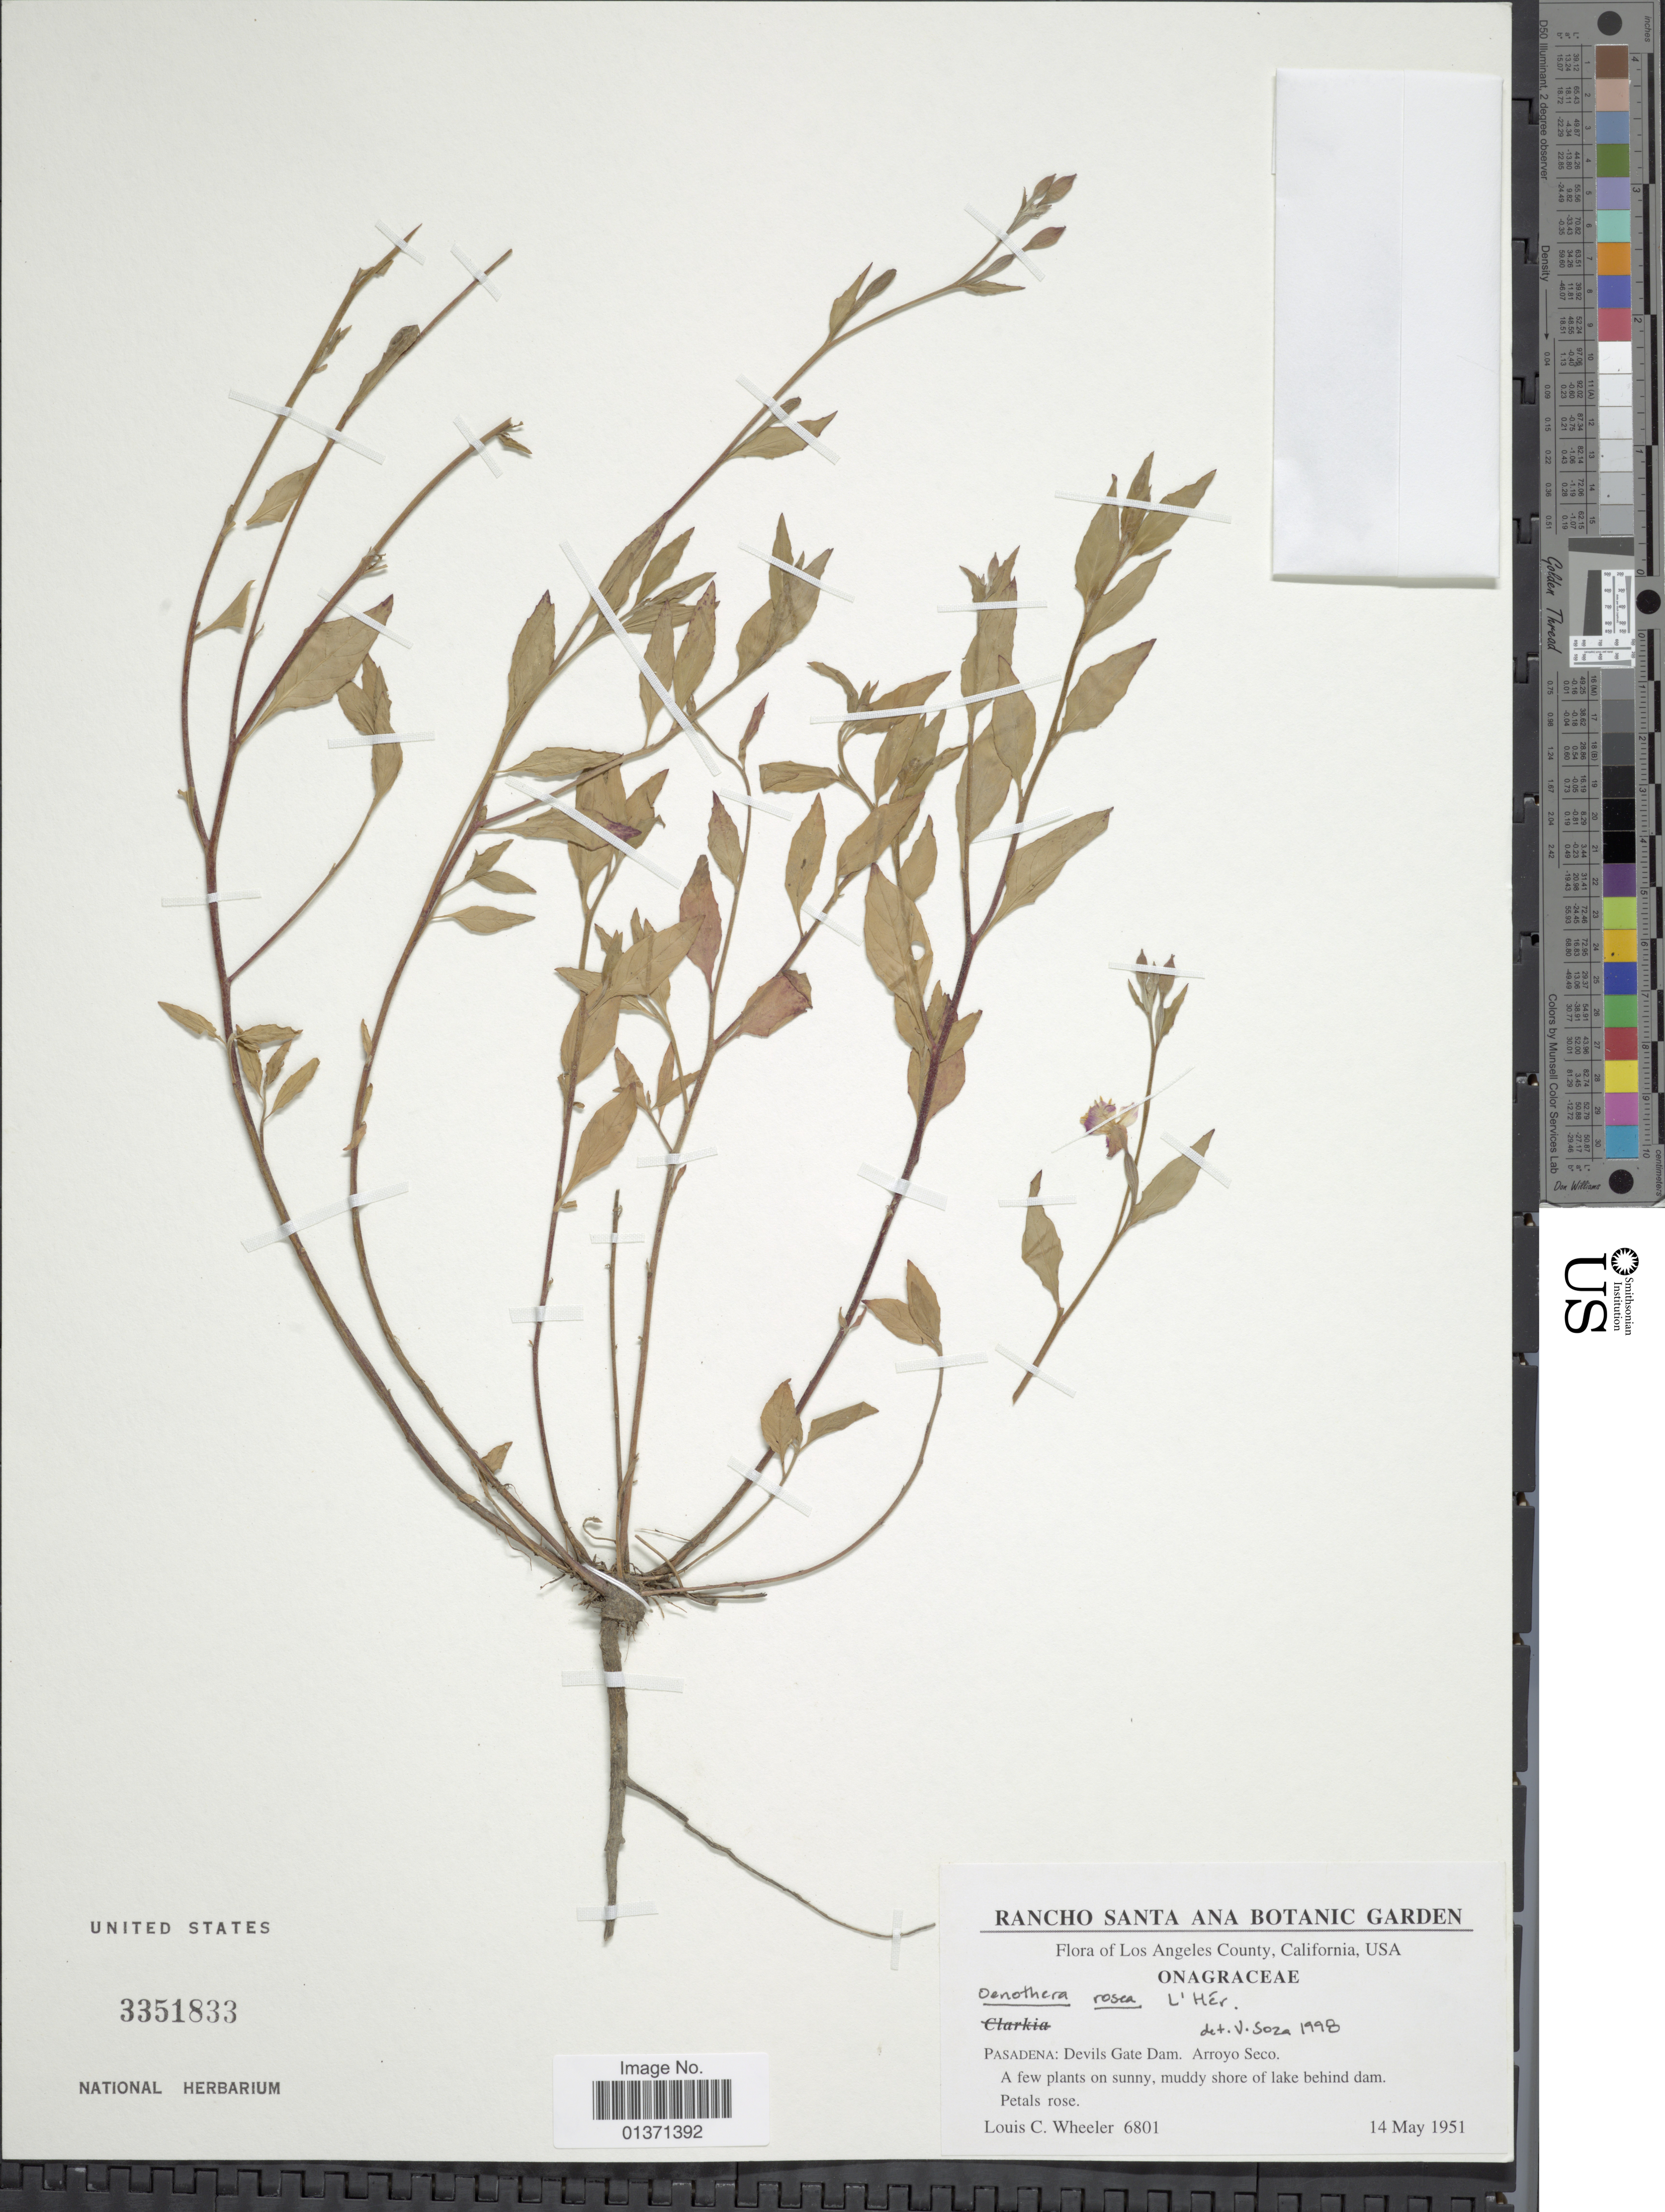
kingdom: Plantae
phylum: Tracheophyta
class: Magnoliopsida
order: Myrtales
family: Onagraceae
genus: Oenothera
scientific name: Oenothera rosea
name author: L'Hér. ex Aiton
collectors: L. C. Wheeler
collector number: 6801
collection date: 1951-05-14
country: United States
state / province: California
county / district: Los Angeles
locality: Los Angeles, Pasadena: Devils Gate Dam. Arroyo Seco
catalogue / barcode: US 3351833